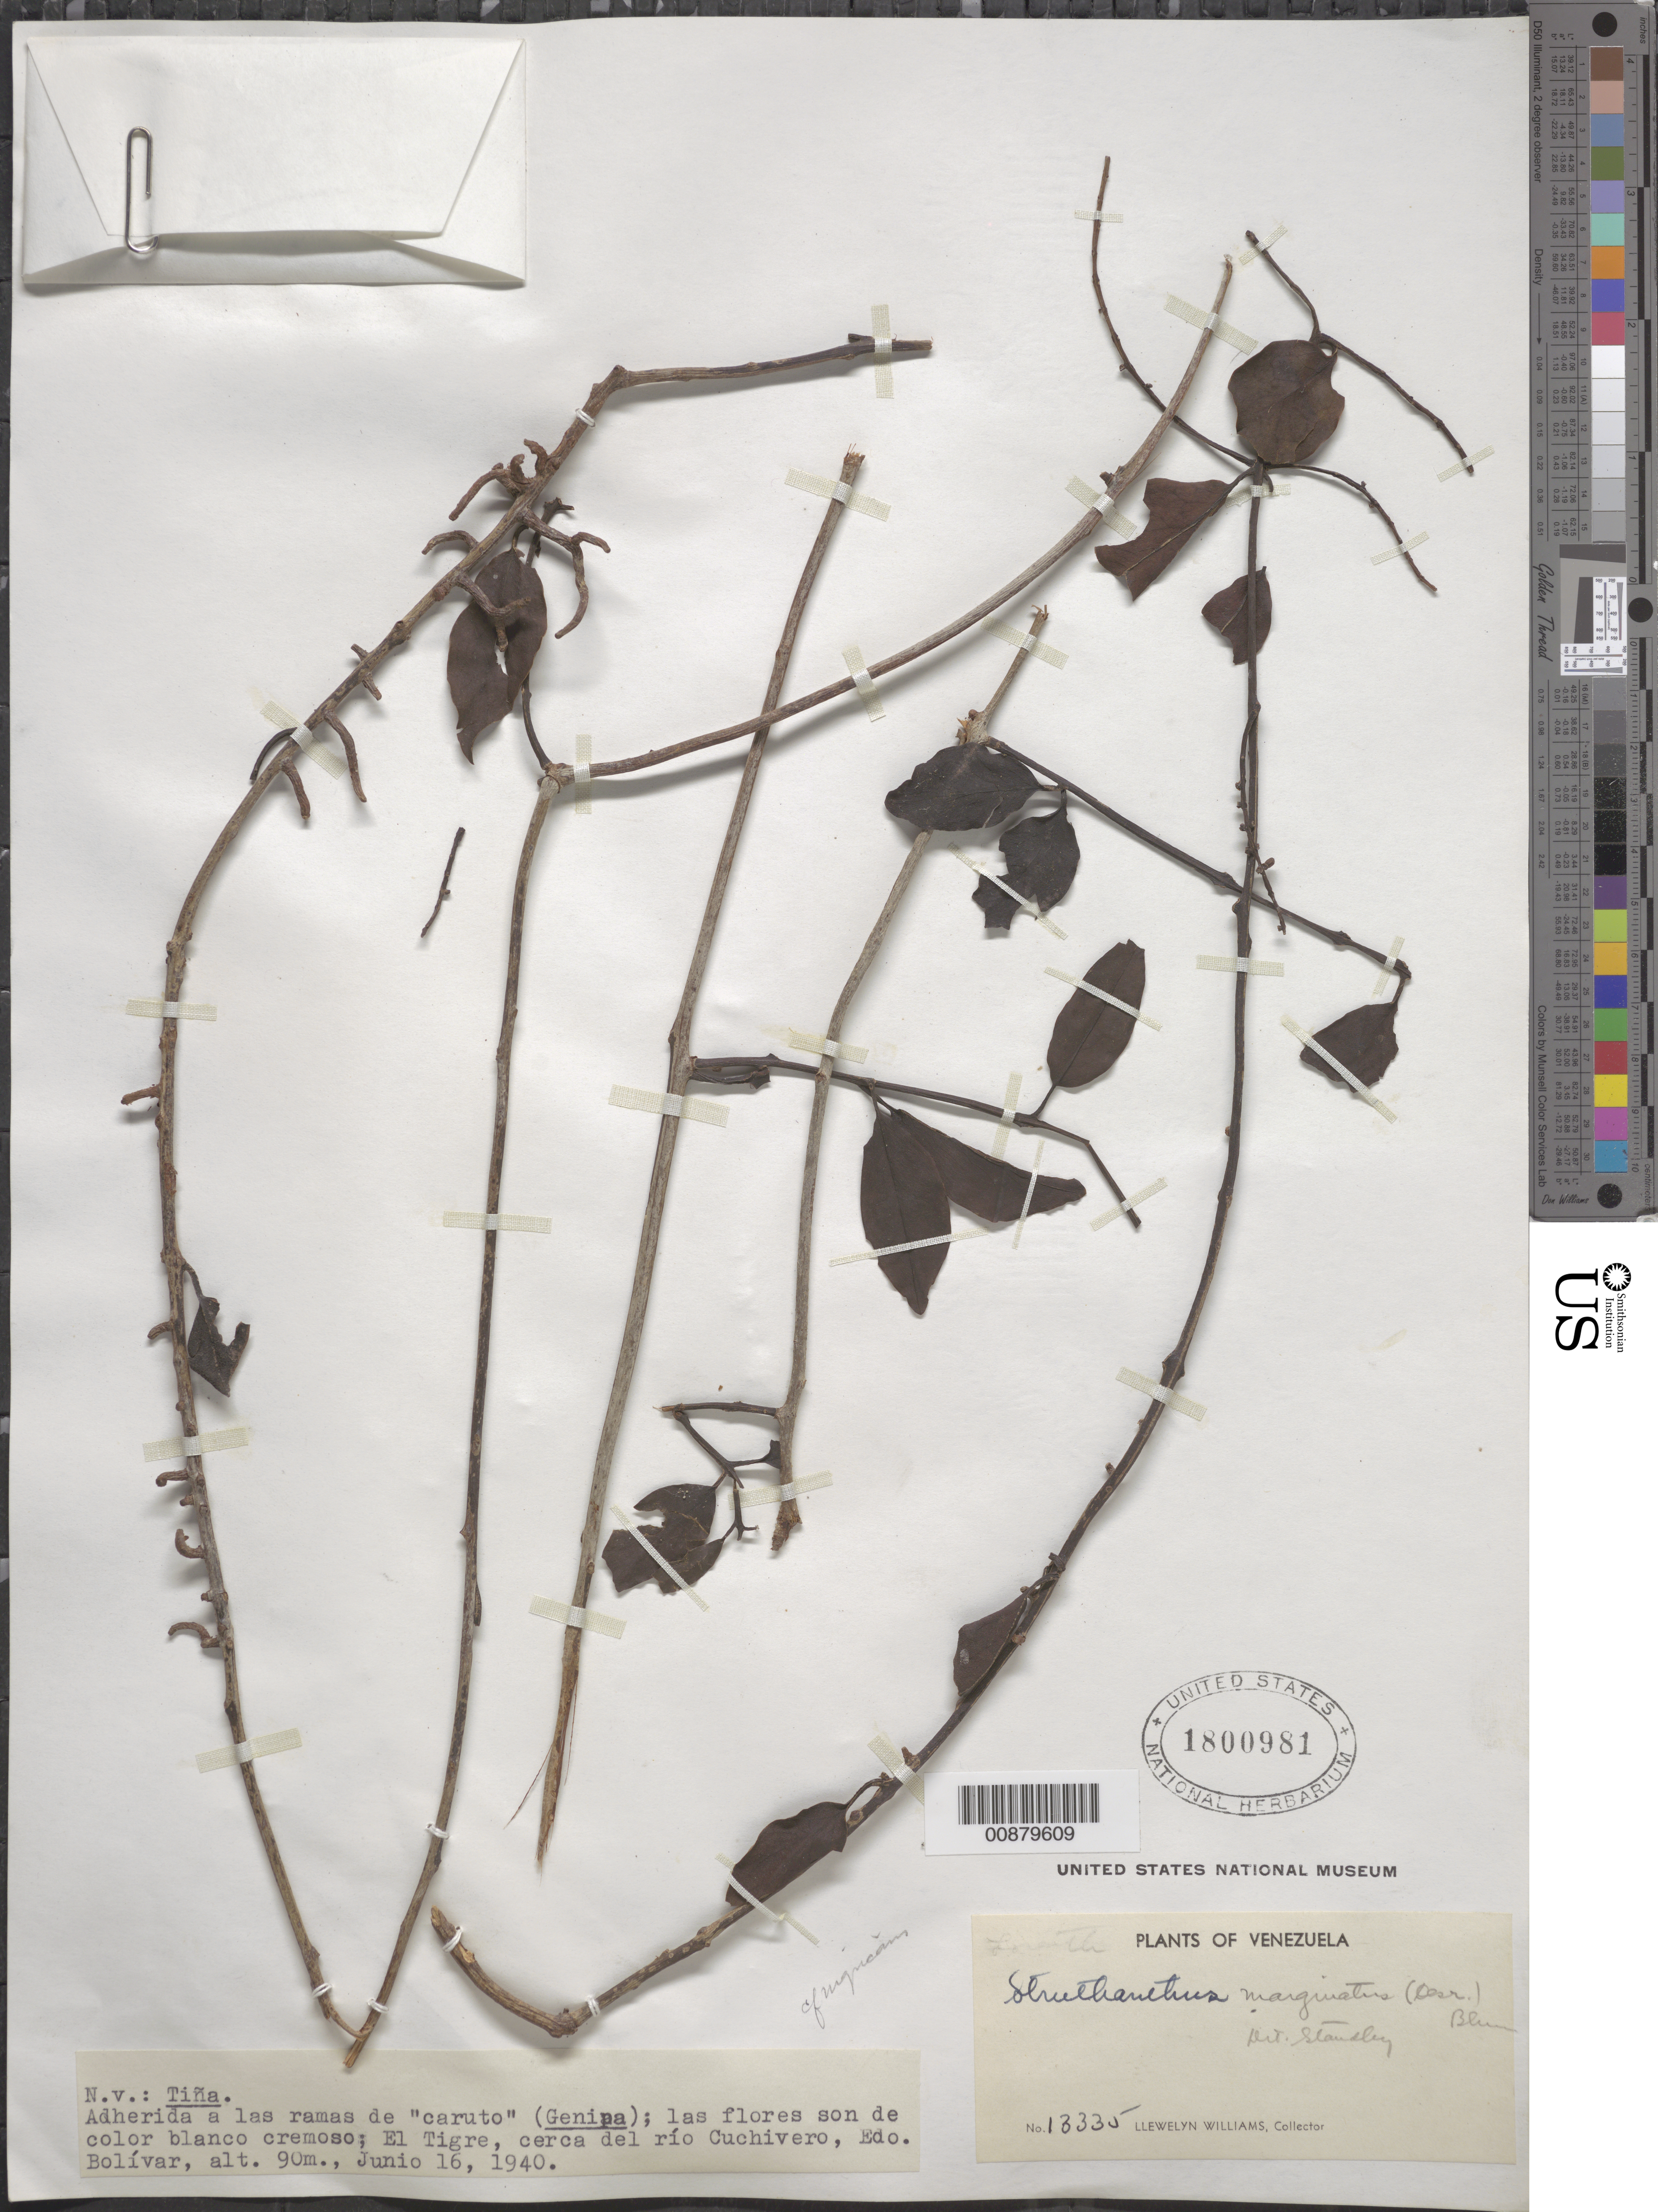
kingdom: Plantae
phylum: Tracheophyta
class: Magnoliopsida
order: Santalales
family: Loranthaceae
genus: Struthanthus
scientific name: Struthanthus marginatus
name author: (Desr.) Blume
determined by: Standley, Paul C.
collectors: Ll. Williams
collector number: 13335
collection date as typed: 16-Jun-40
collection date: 1940-06-16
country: Venezuela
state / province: Bolívar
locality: El Tigre, cerca de El Río Cuchivero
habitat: Adherida a las ramas de "caruto" (Genipa)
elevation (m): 90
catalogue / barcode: US 1800981